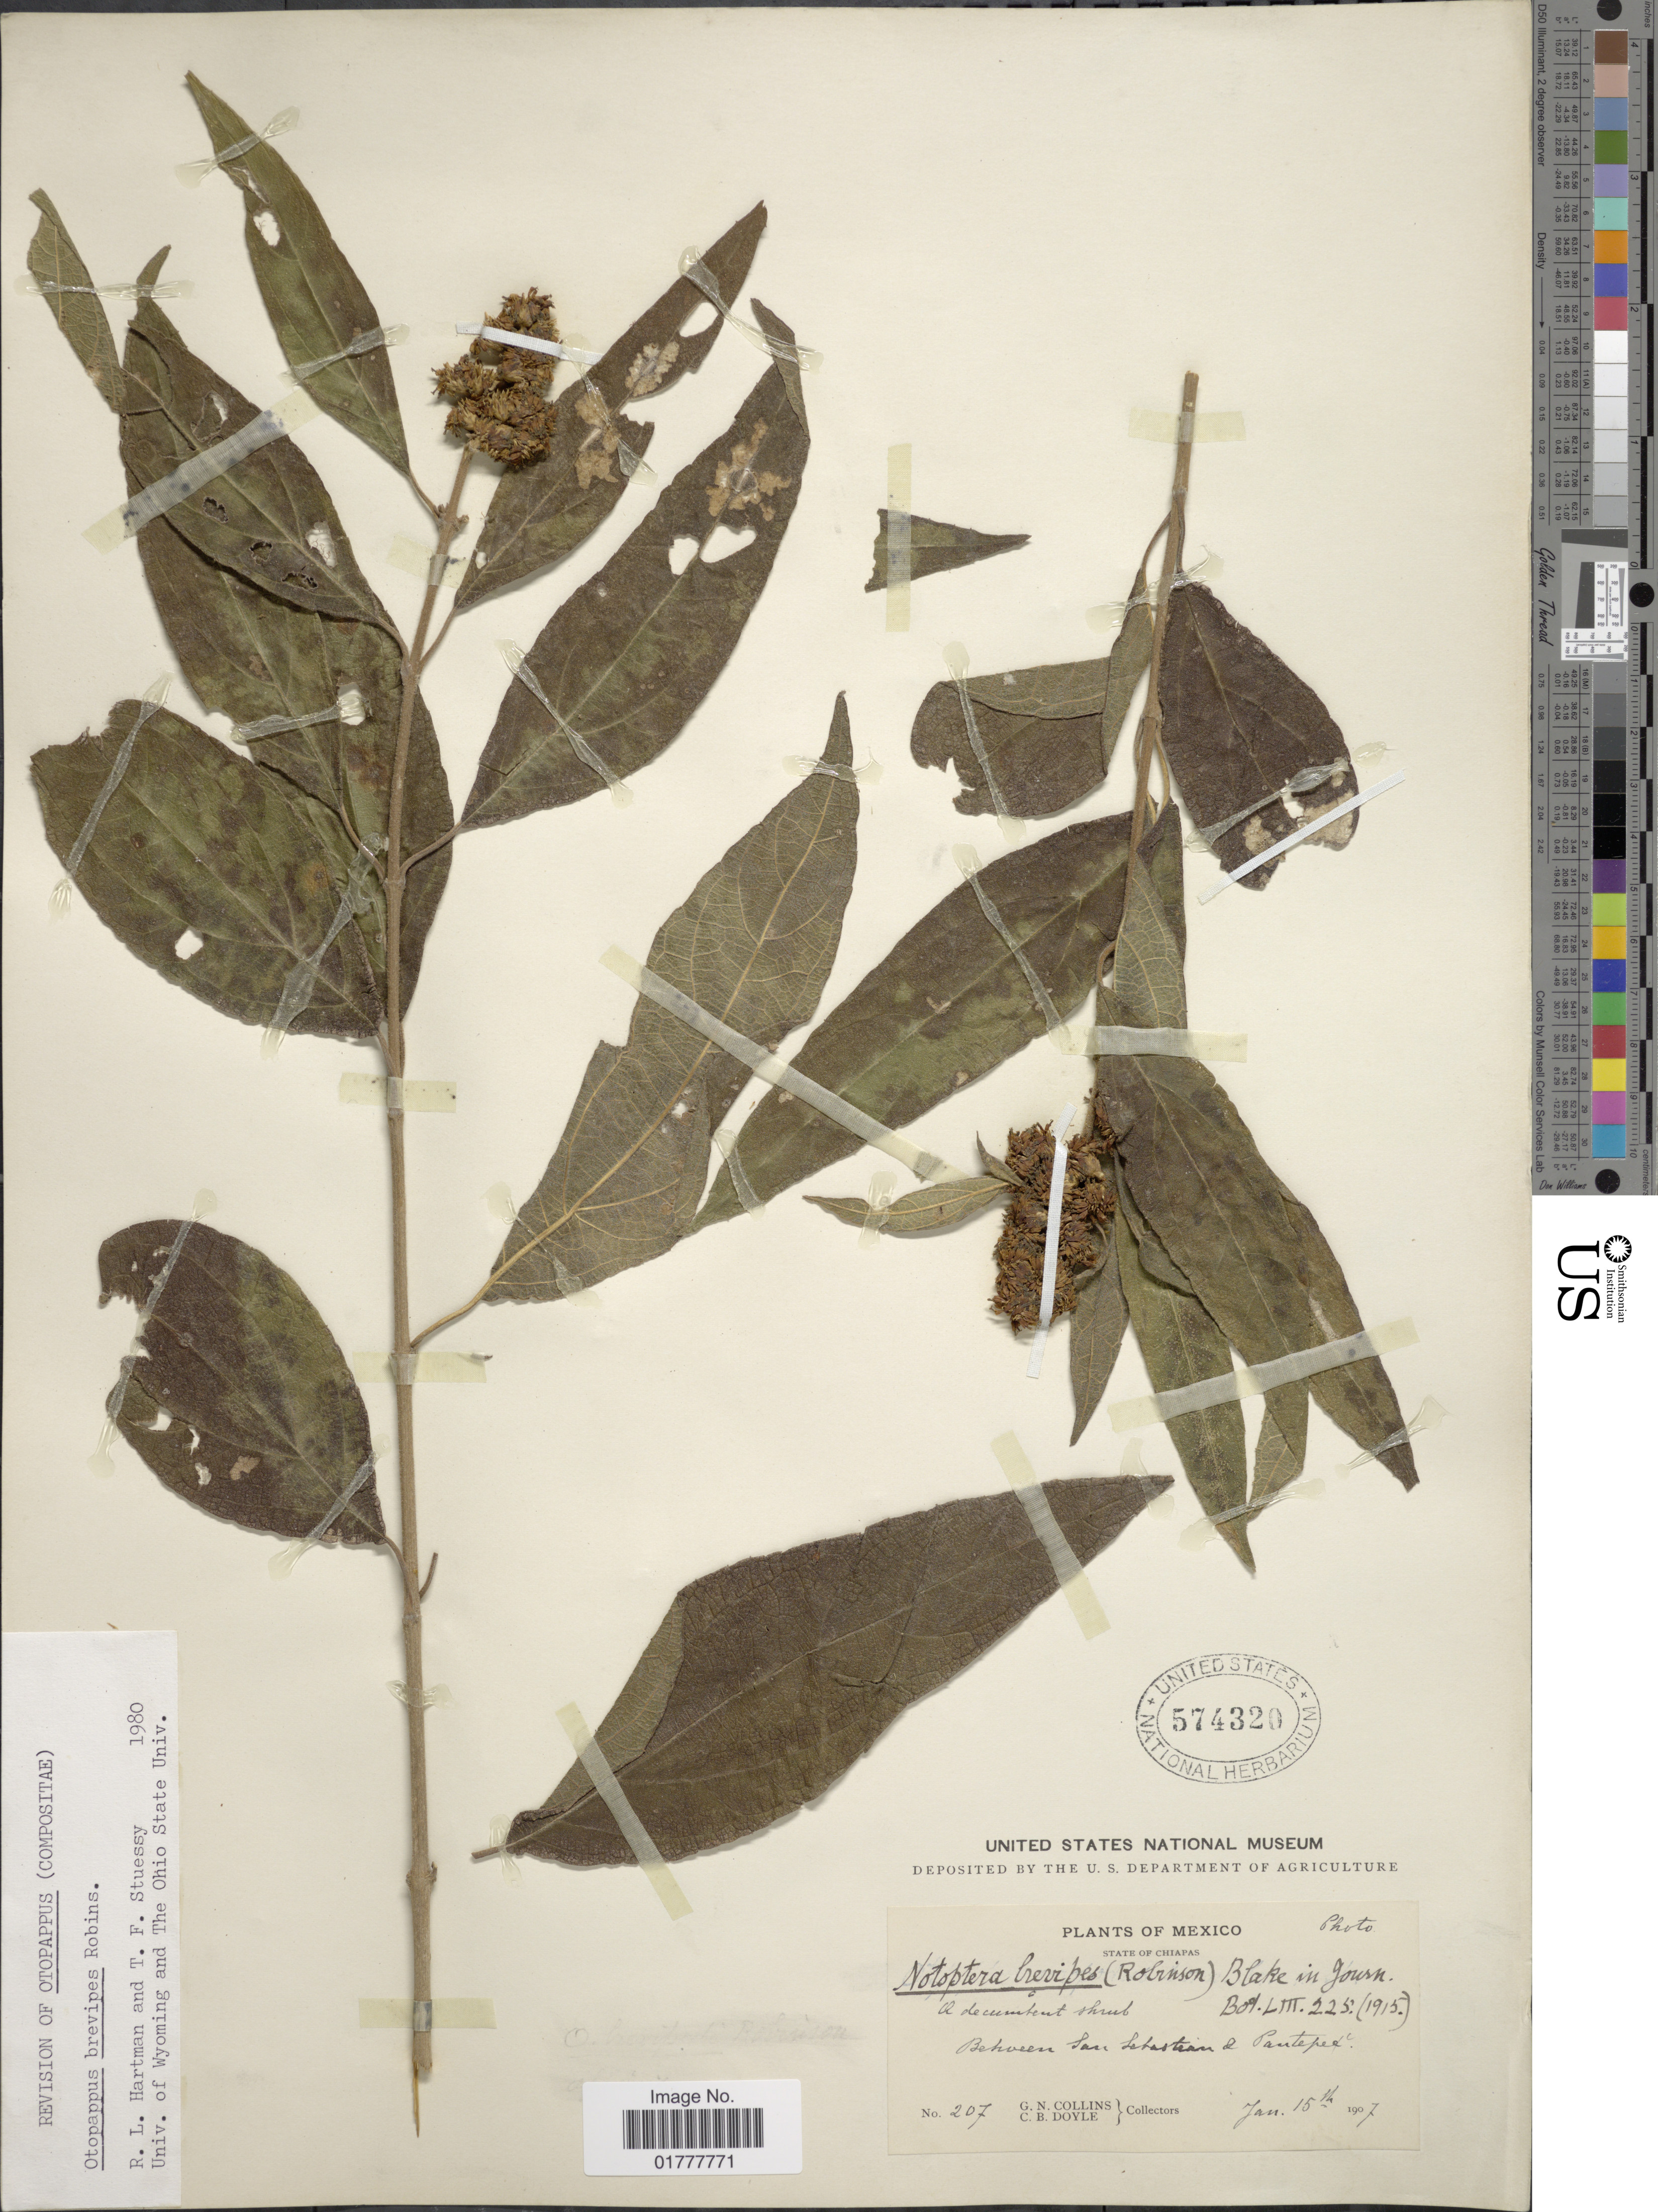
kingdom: Plantae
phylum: Tracheophyta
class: Magnoliopsida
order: Asterales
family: Asteraceae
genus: Otopappus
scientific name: Otopappus brevipes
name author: B.L. Rob.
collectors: G. Collins & C. Doyle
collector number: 207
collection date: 1907-01-15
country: Mexico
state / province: Chiapas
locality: State of Chiapas, Between San Sebastiaan & Pantepec.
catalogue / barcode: US 574320